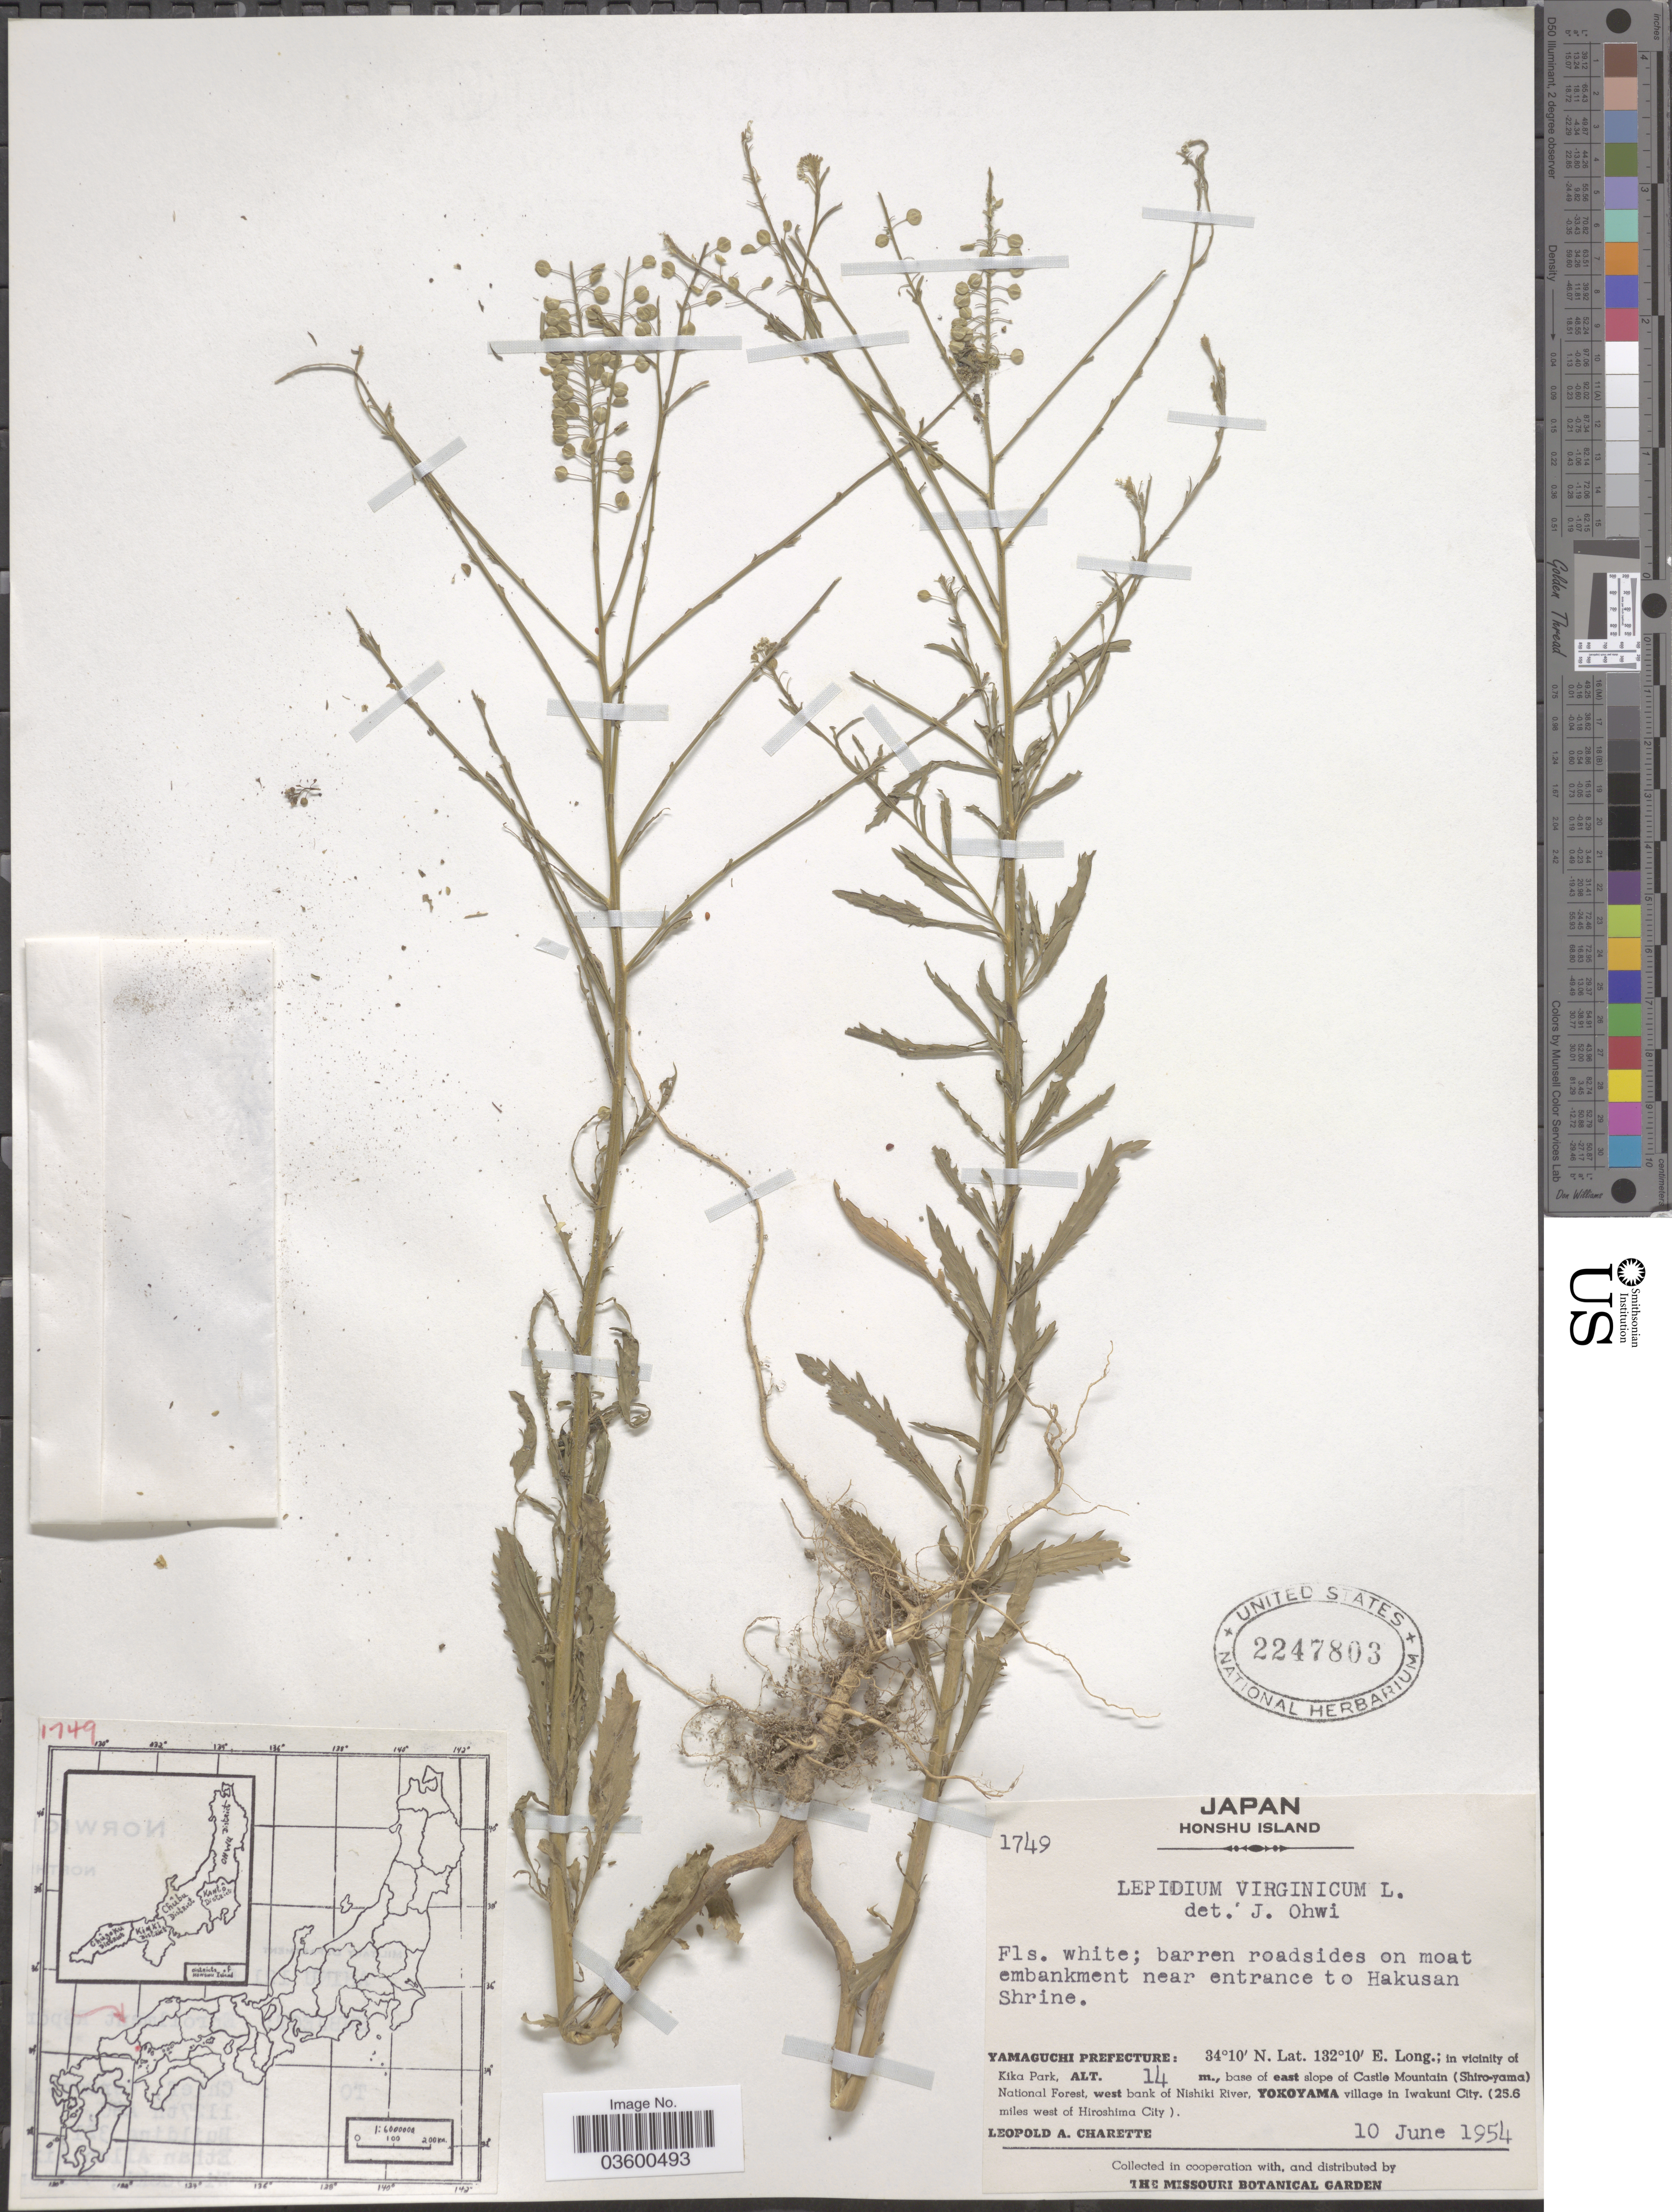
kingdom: Plantae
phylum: Tracheophyta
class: Magnoliopsida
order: Brassicales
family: Brassicaceae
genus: Lepidium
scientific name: Lepidium virginicum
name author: L.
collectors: L. A. Charette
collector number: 1749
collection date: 1954-06-10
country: Japan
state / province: Yamaguti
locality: Honshu Island. Yamaguchi Prefecture. In vicinity of Kika Park, base of east slope of Castle Mountain (Shiro-yama) National Forest, west bank of Nishiki River, Yokoyama village in Iwakuni City. (25.6 miles west of Hiroshima City). Entrance to Hakusan Shrine.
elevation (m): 14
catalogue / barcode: US 2247803